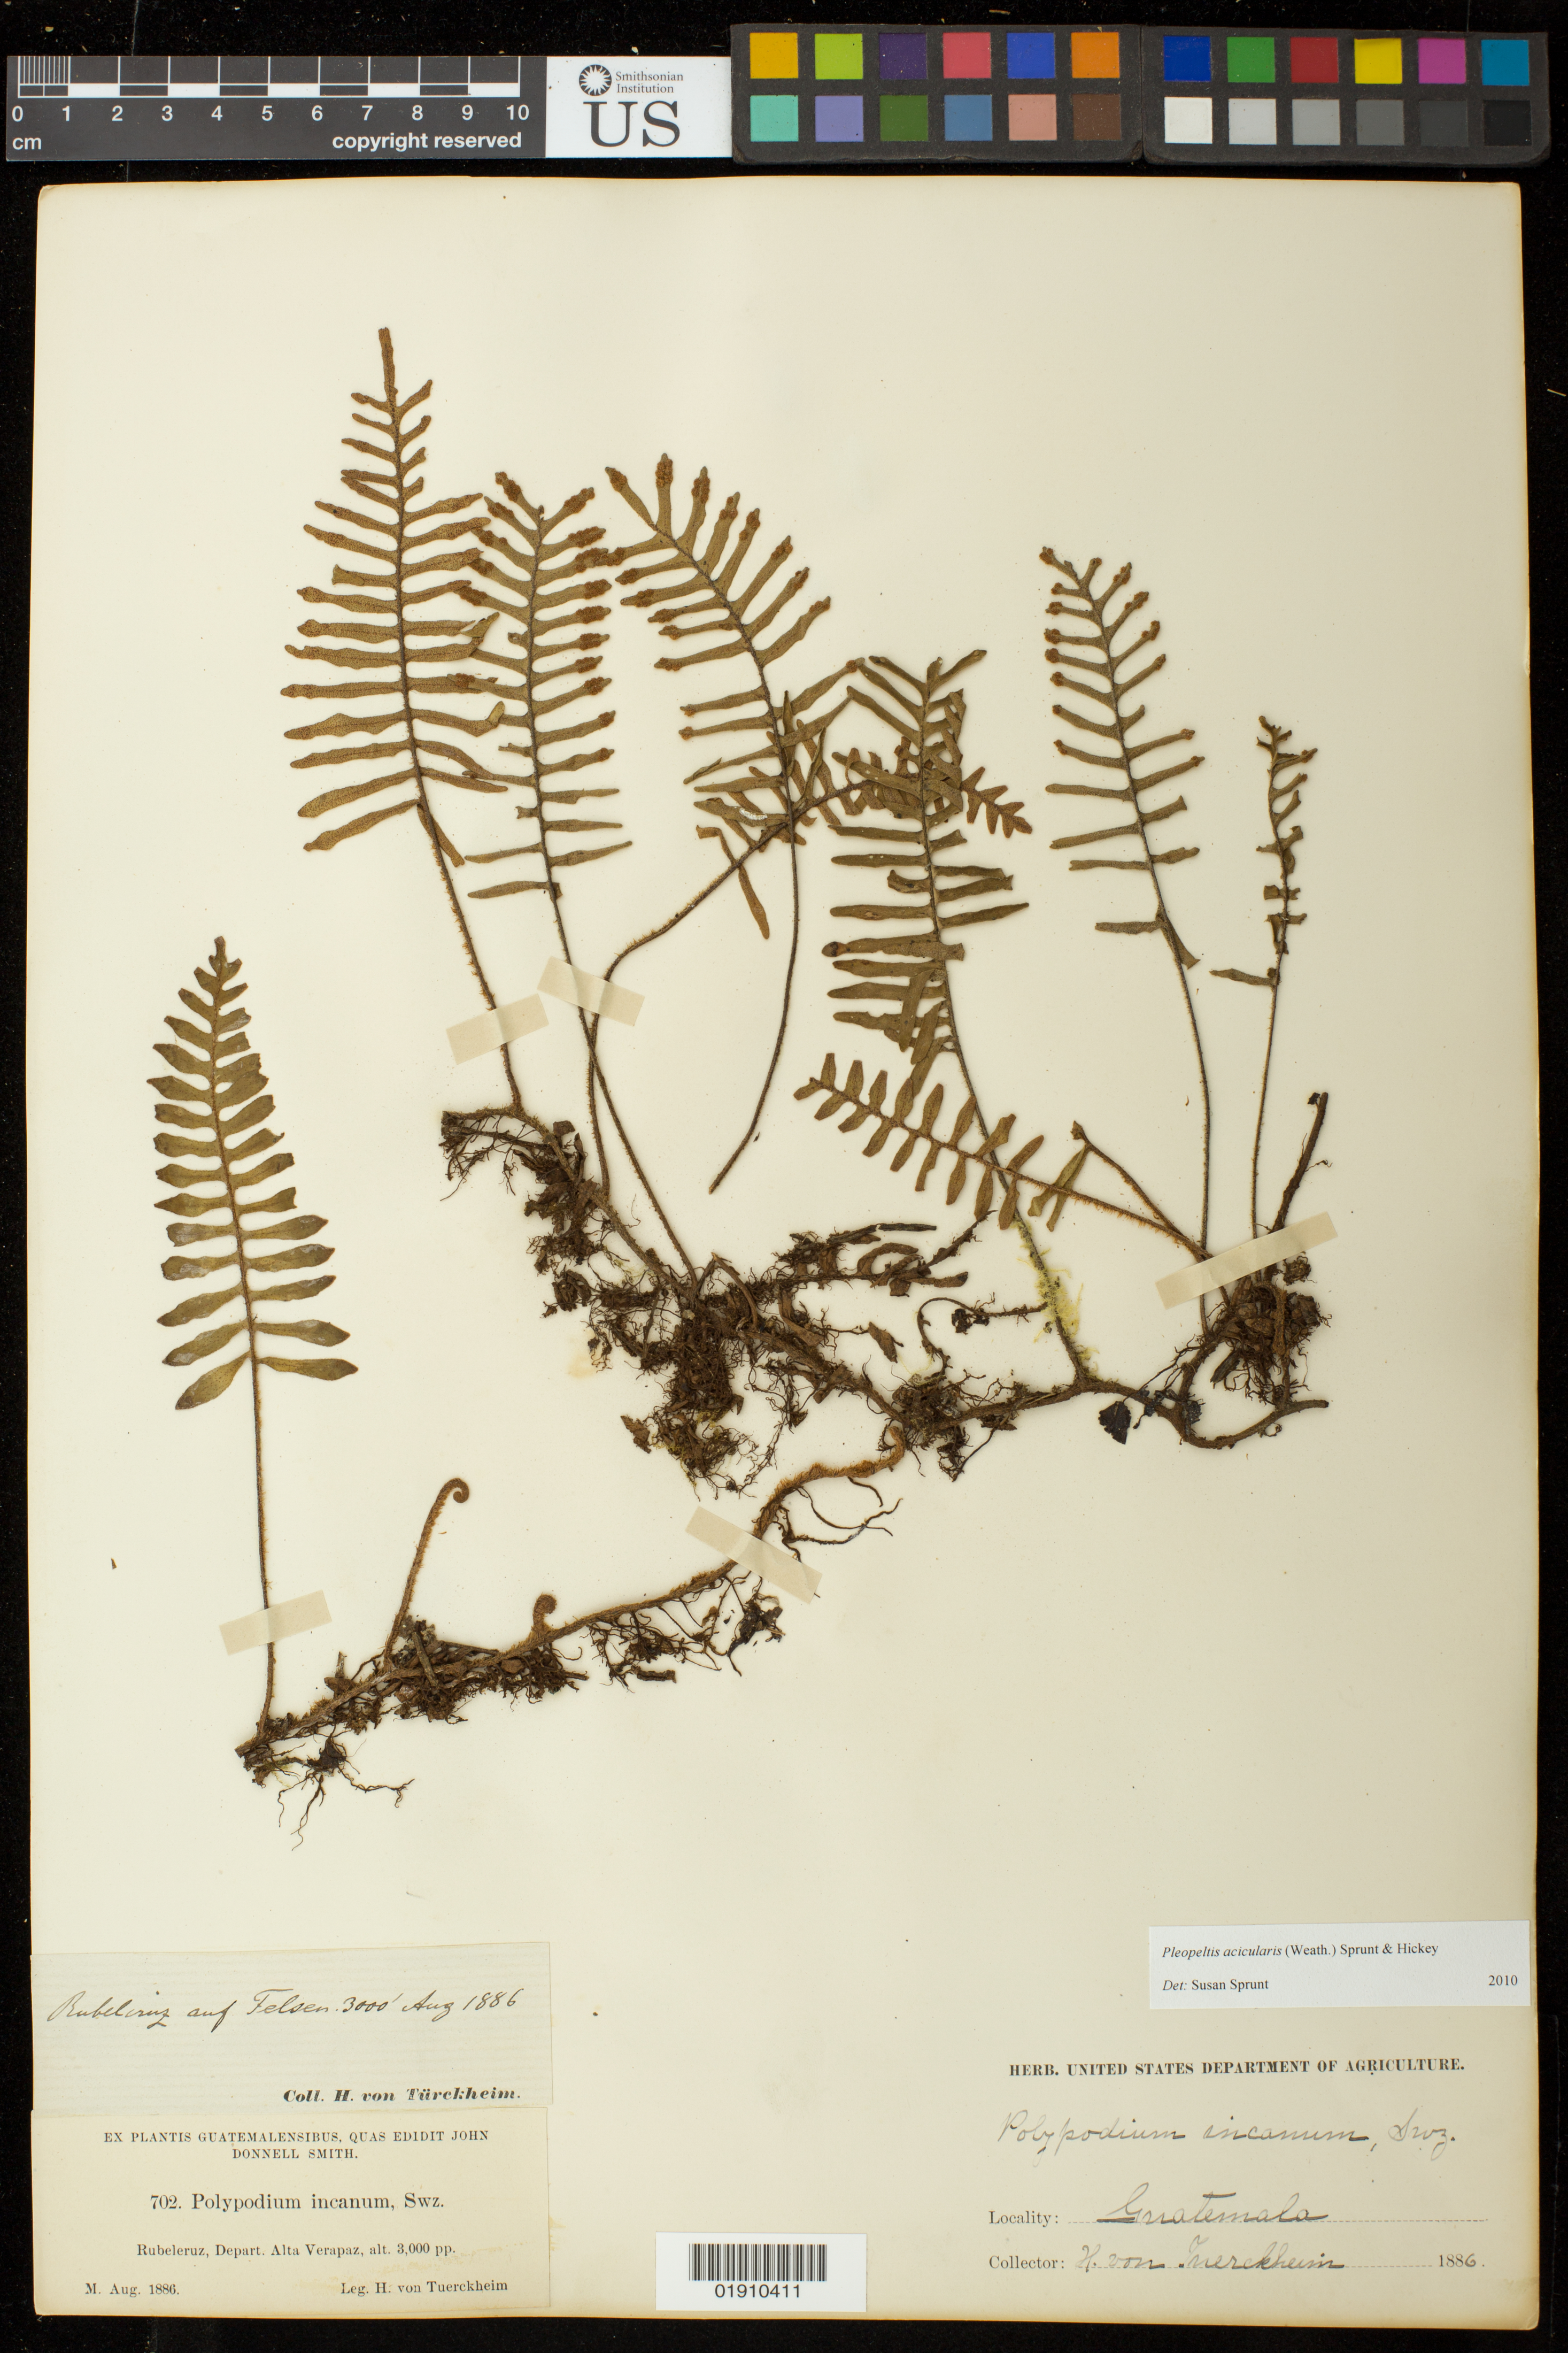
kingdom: Plantae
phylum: Tracheophyta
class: Polypodiopsida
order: Polypodiales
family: Polypodiaceae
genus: Pleopeltis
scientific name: Pleopeltis acicularis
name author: (Weath.) A.R. Sm. & Krömer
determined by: Sprunt, S. V.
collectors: H. von Türckheim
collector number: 702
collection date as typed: M. Aug. 1889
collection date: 1886-08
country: Guatemala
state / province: Alta Verapaz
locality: Tubeleruz, Depart. Alta Verapaz